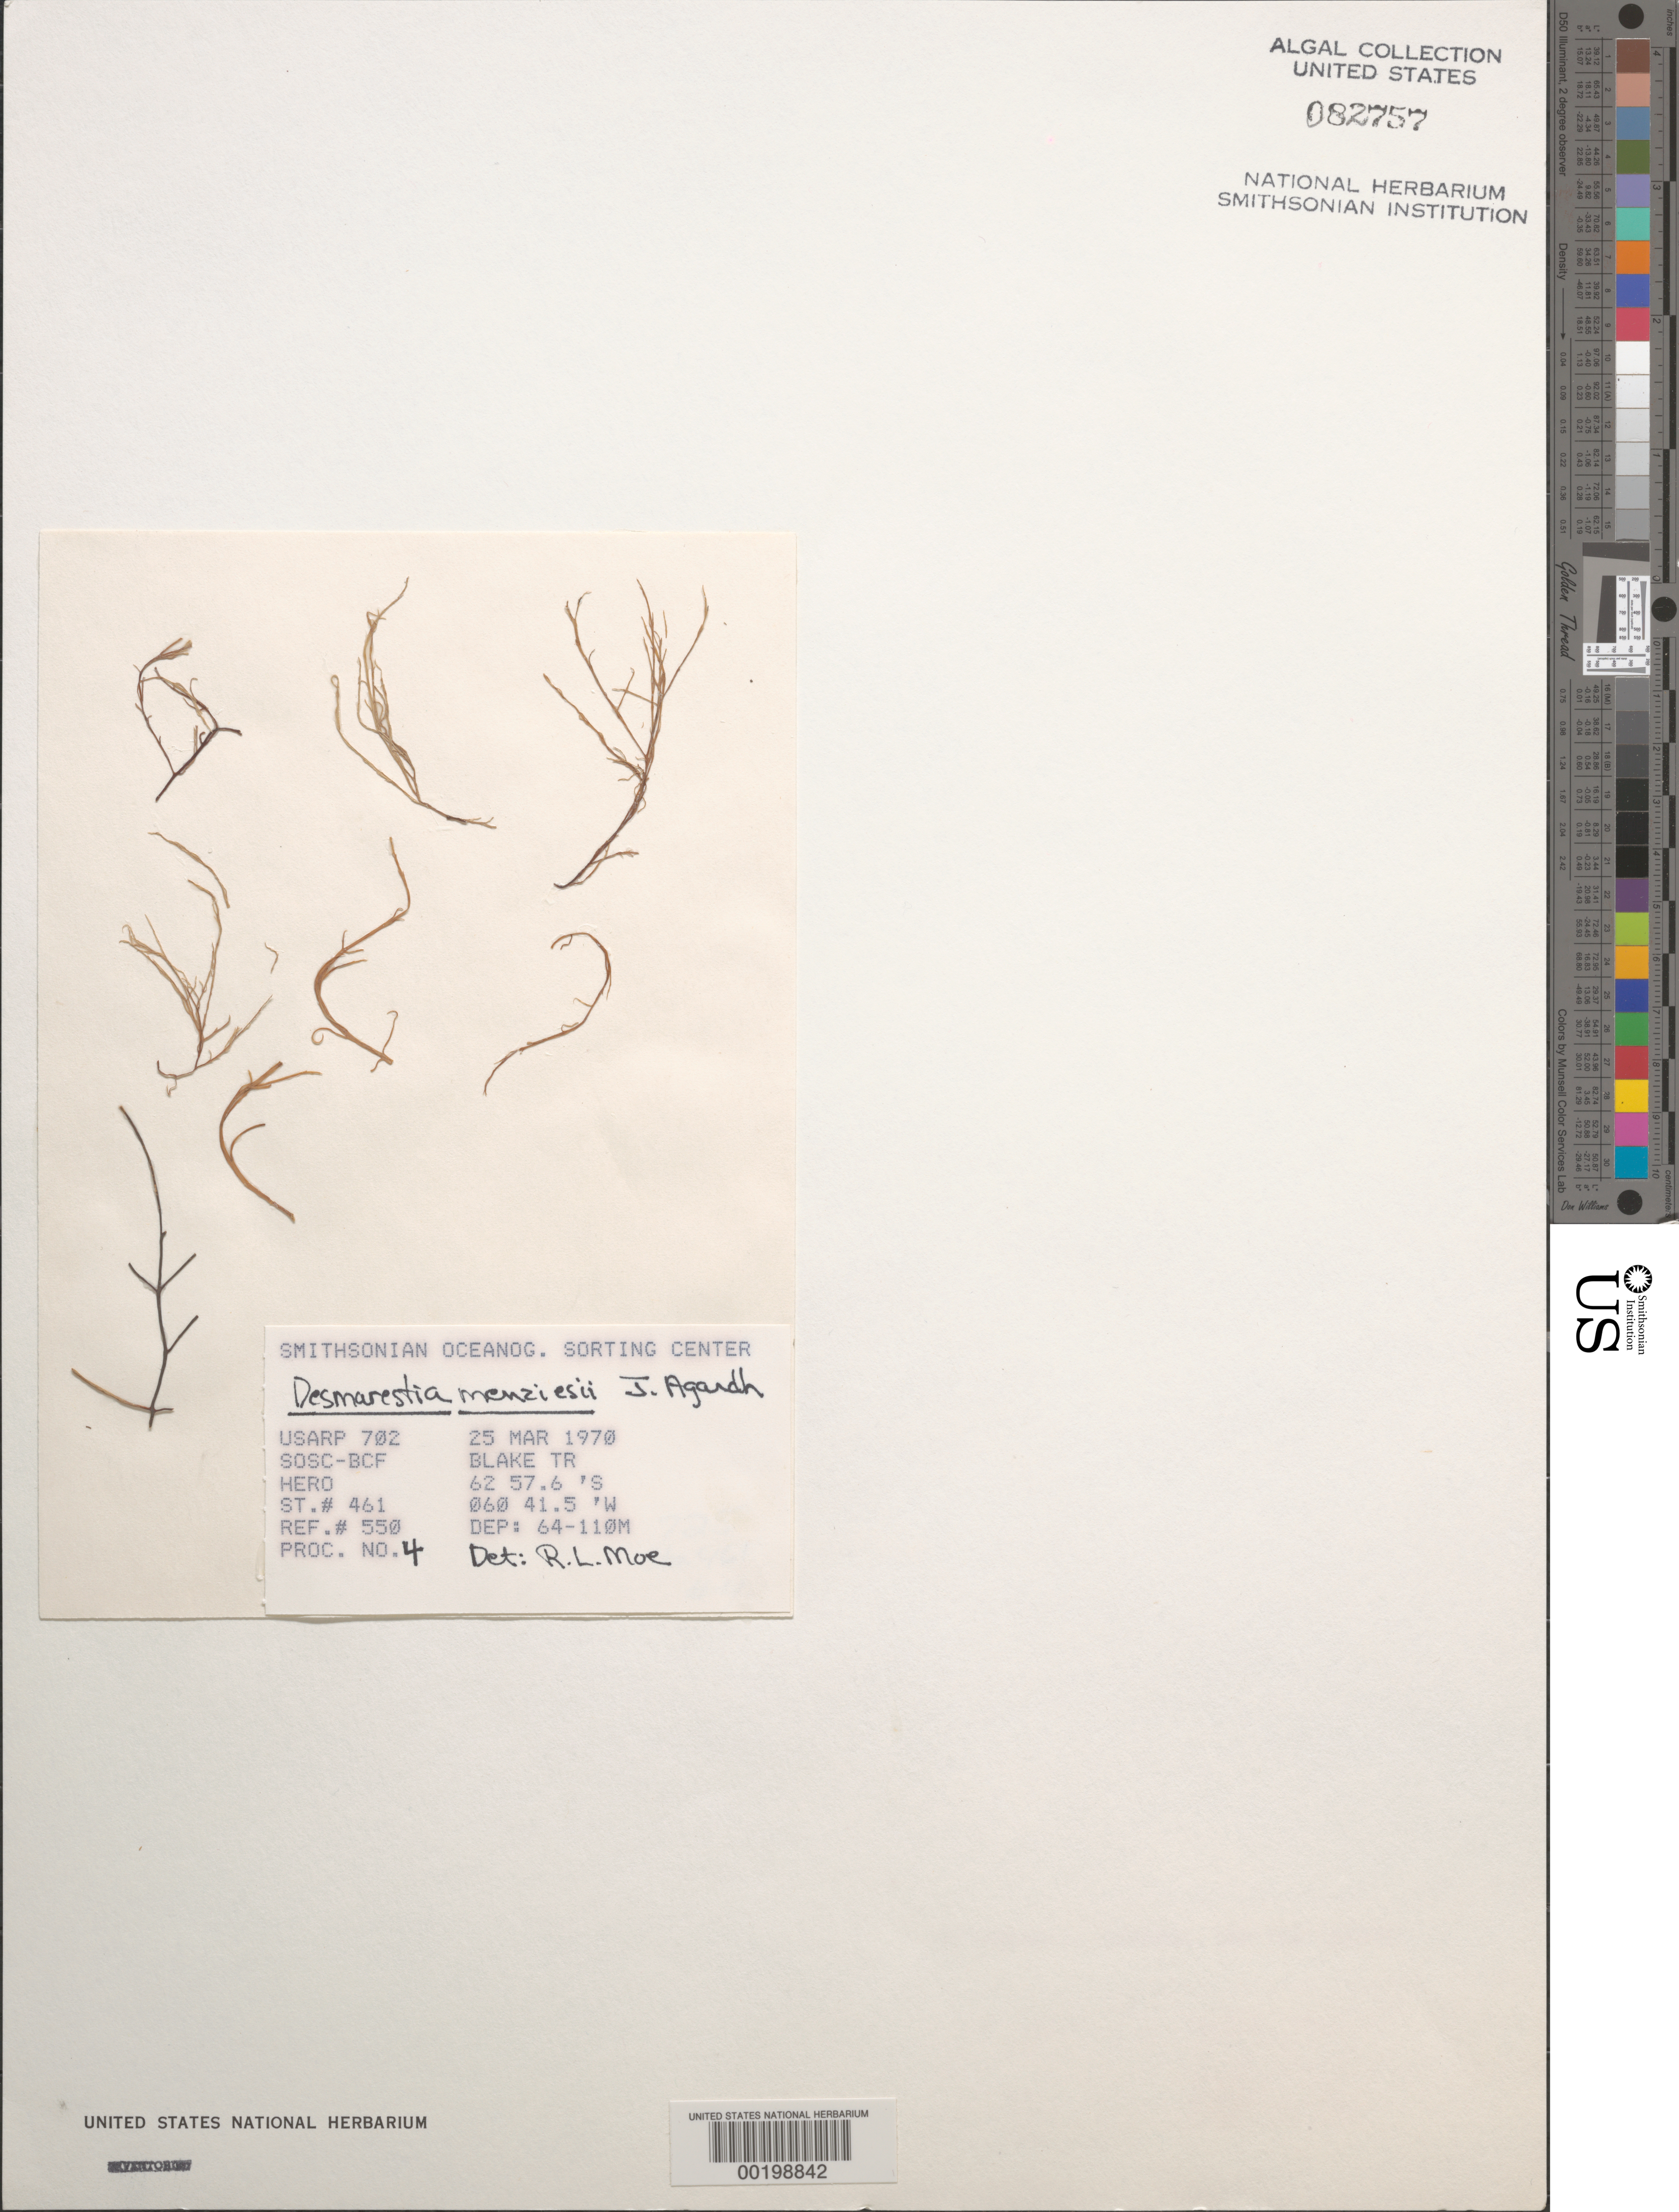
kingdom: Chromista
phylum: Ochrophyta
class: Phaeophyceae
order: Desmarestiales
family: Desmarestiaceae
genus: Desmarestia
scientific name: Desmarestia menziesii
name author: J. Agardh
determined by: Moe, R. L.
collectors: SOSC-BCF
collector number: Station 461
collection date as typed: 25 Mar 1970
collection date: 1970-03-25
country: Antarctica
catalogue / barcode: US 82757